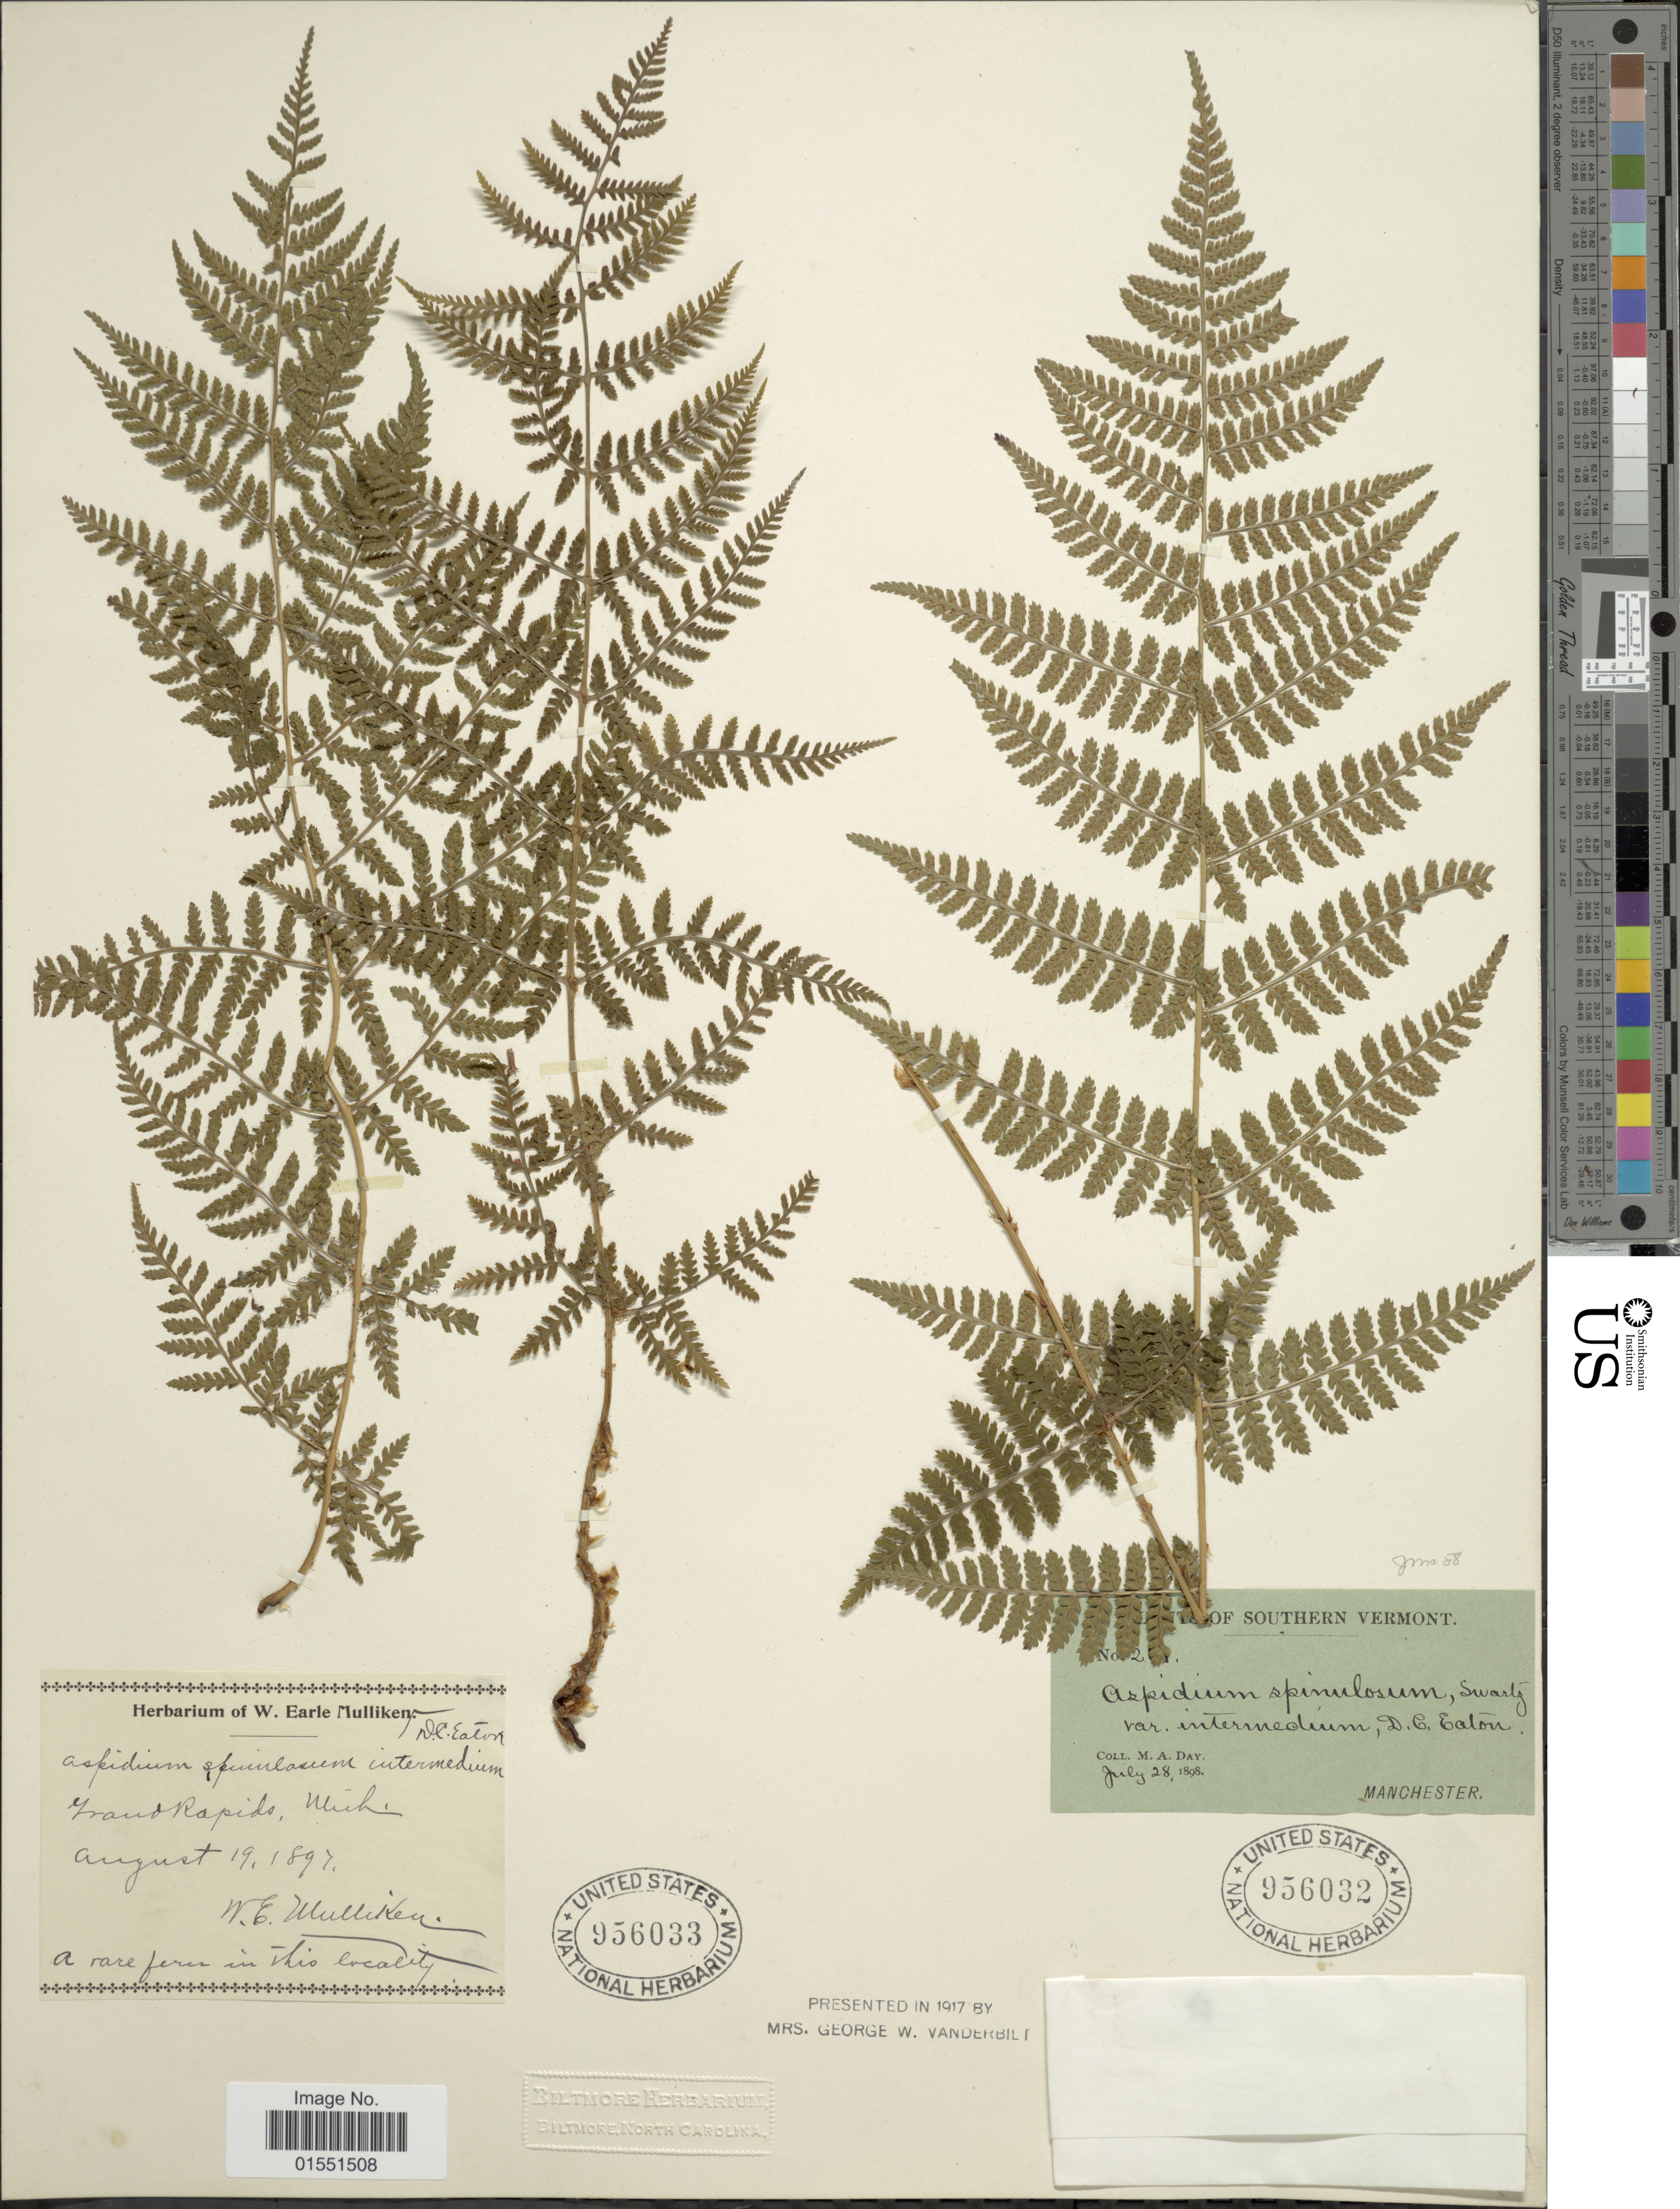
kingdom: Plantae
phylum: Tracheophyta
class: Polypodiopsida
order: Polypodiales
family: Dryopteridaceae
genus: Dryopteris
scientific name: Dryopteris intermedia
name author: (Muhl.) A. Gray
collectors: M. Day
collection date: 1898-07-28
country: United States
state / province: Vermont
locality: Southern Vermont, Manchester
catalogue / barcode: US 956032